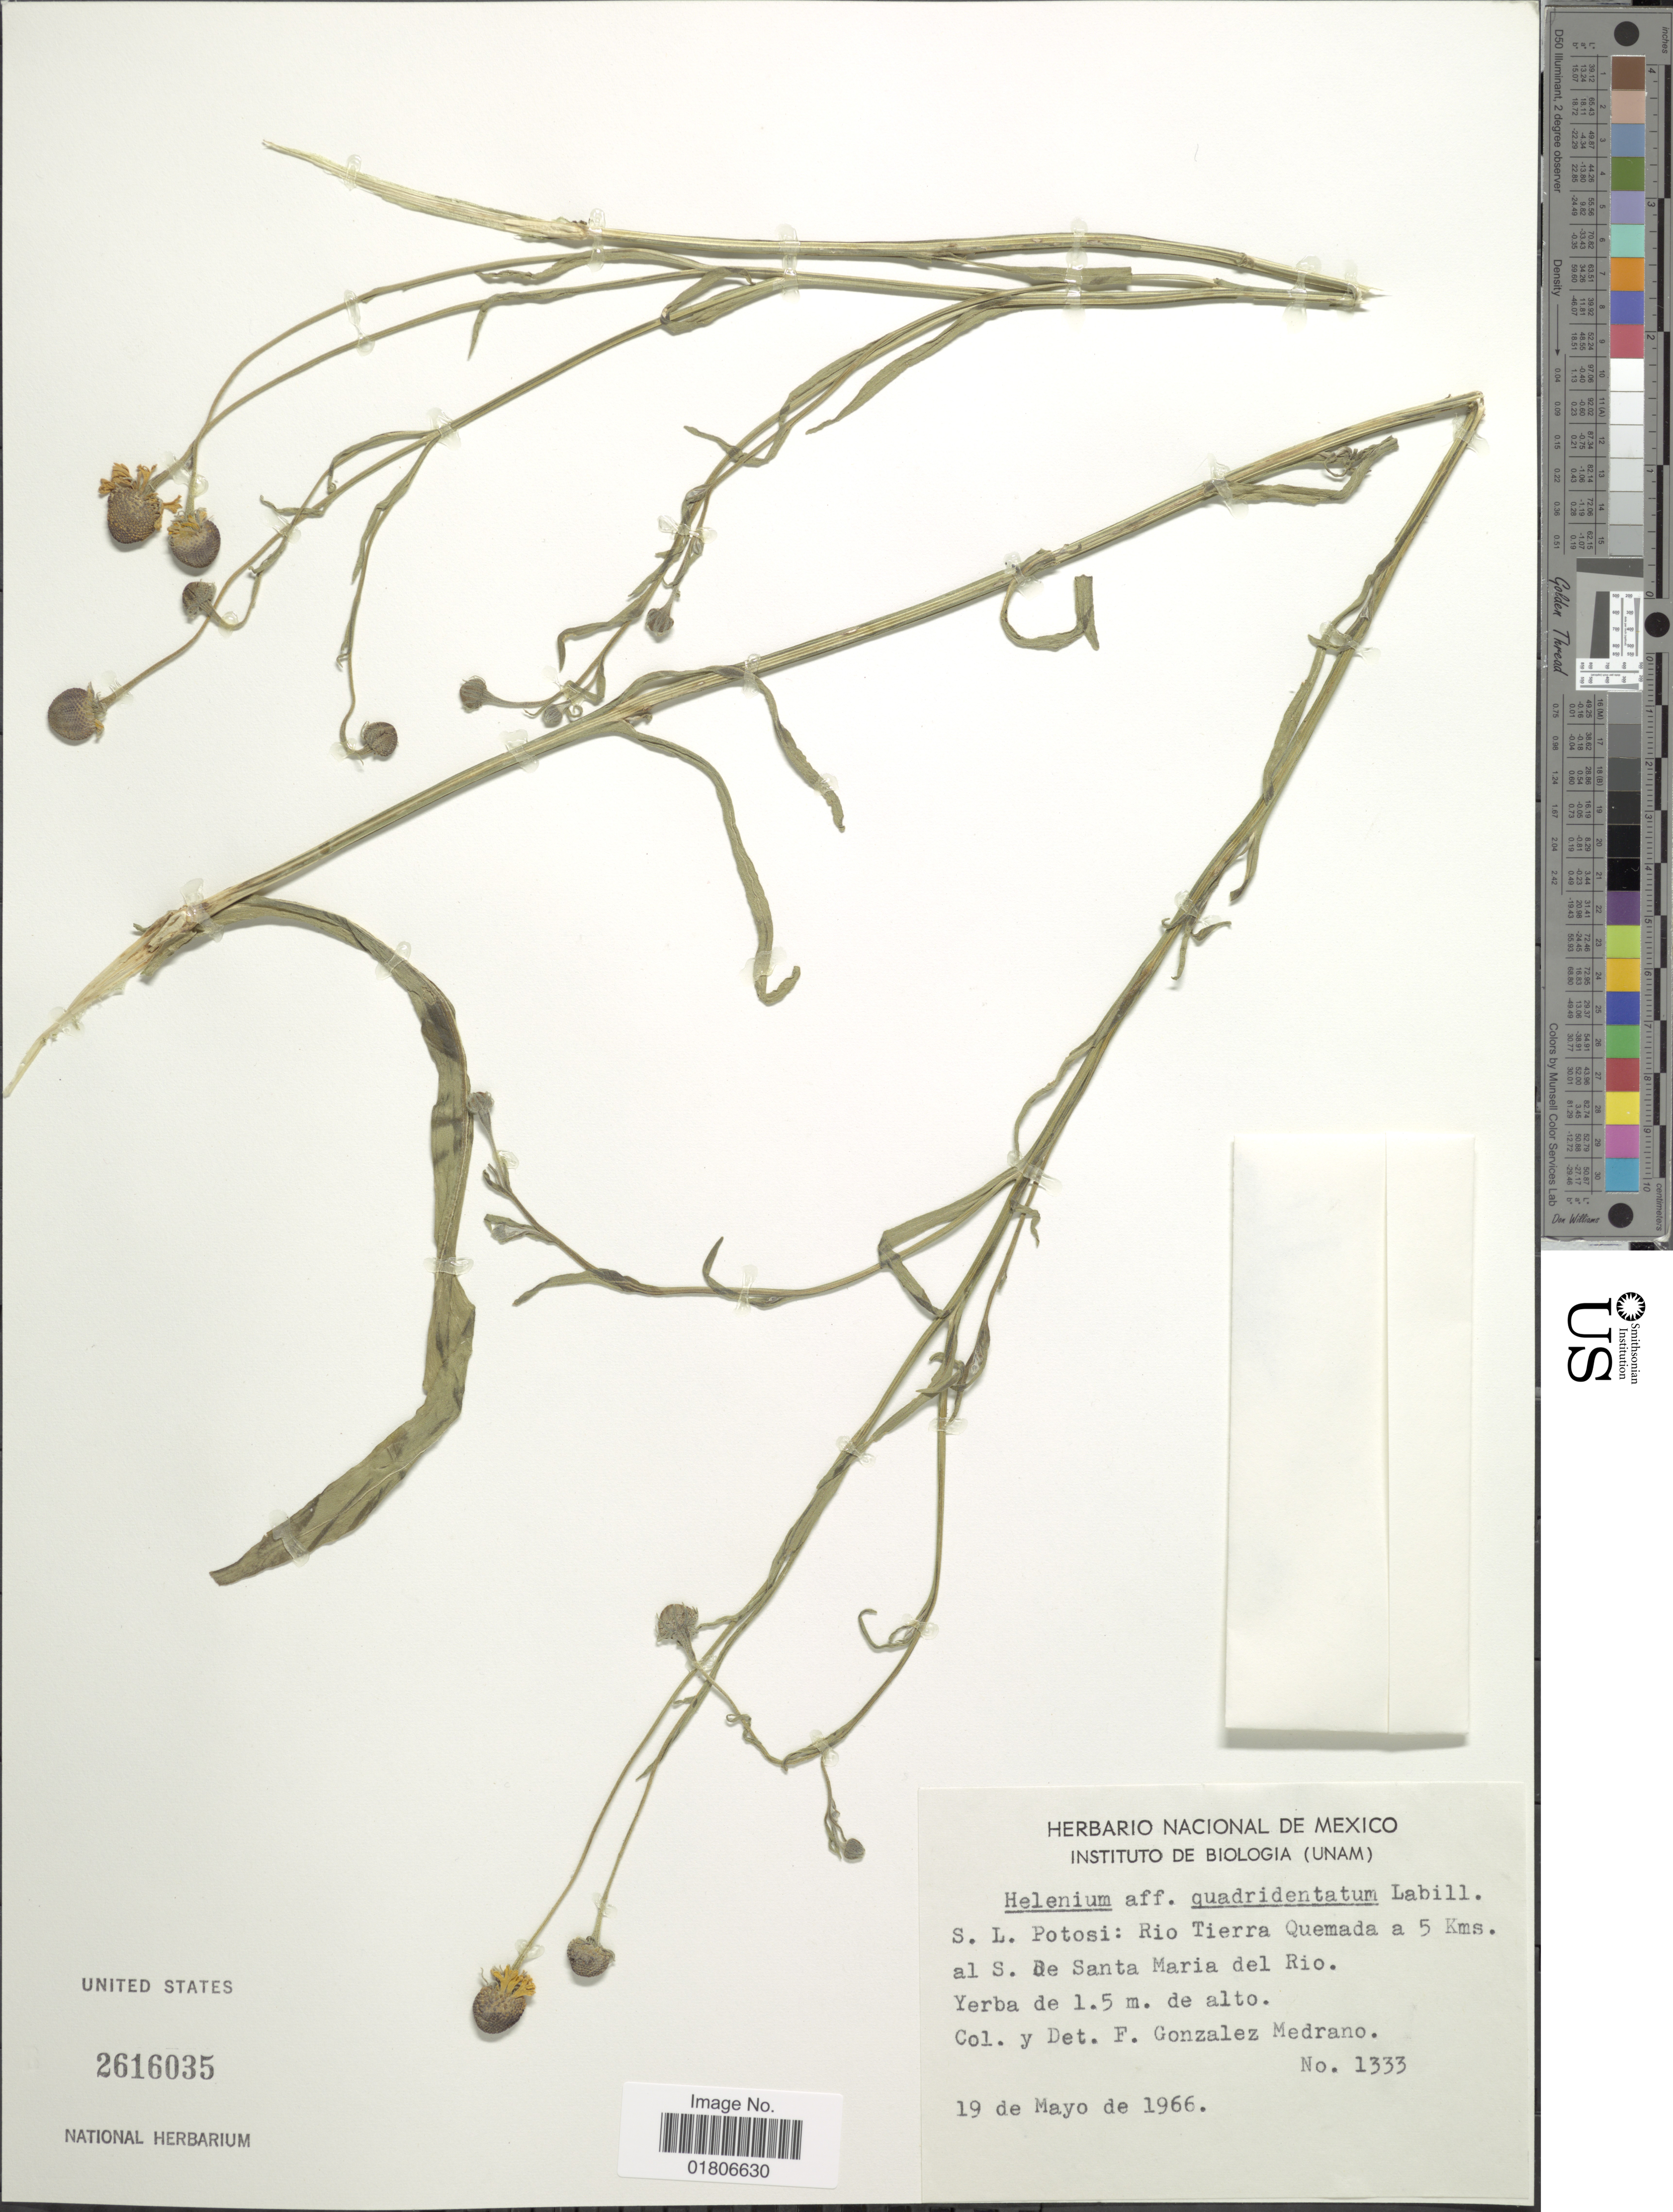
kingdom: Plantae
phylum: Tracheophyta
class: Magnoliopsida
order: Asterales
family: Asteraceae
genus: Helenium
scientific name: Helenium quadridentatum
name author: Labill.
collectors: F. Medrano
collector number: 1333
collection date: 1966-05-19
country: Mexico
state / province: San Luis Potosí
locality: Rio Tierra Quemada a 5 Kms. al S. de Santa Maria del Rio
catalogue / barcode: US 2616035